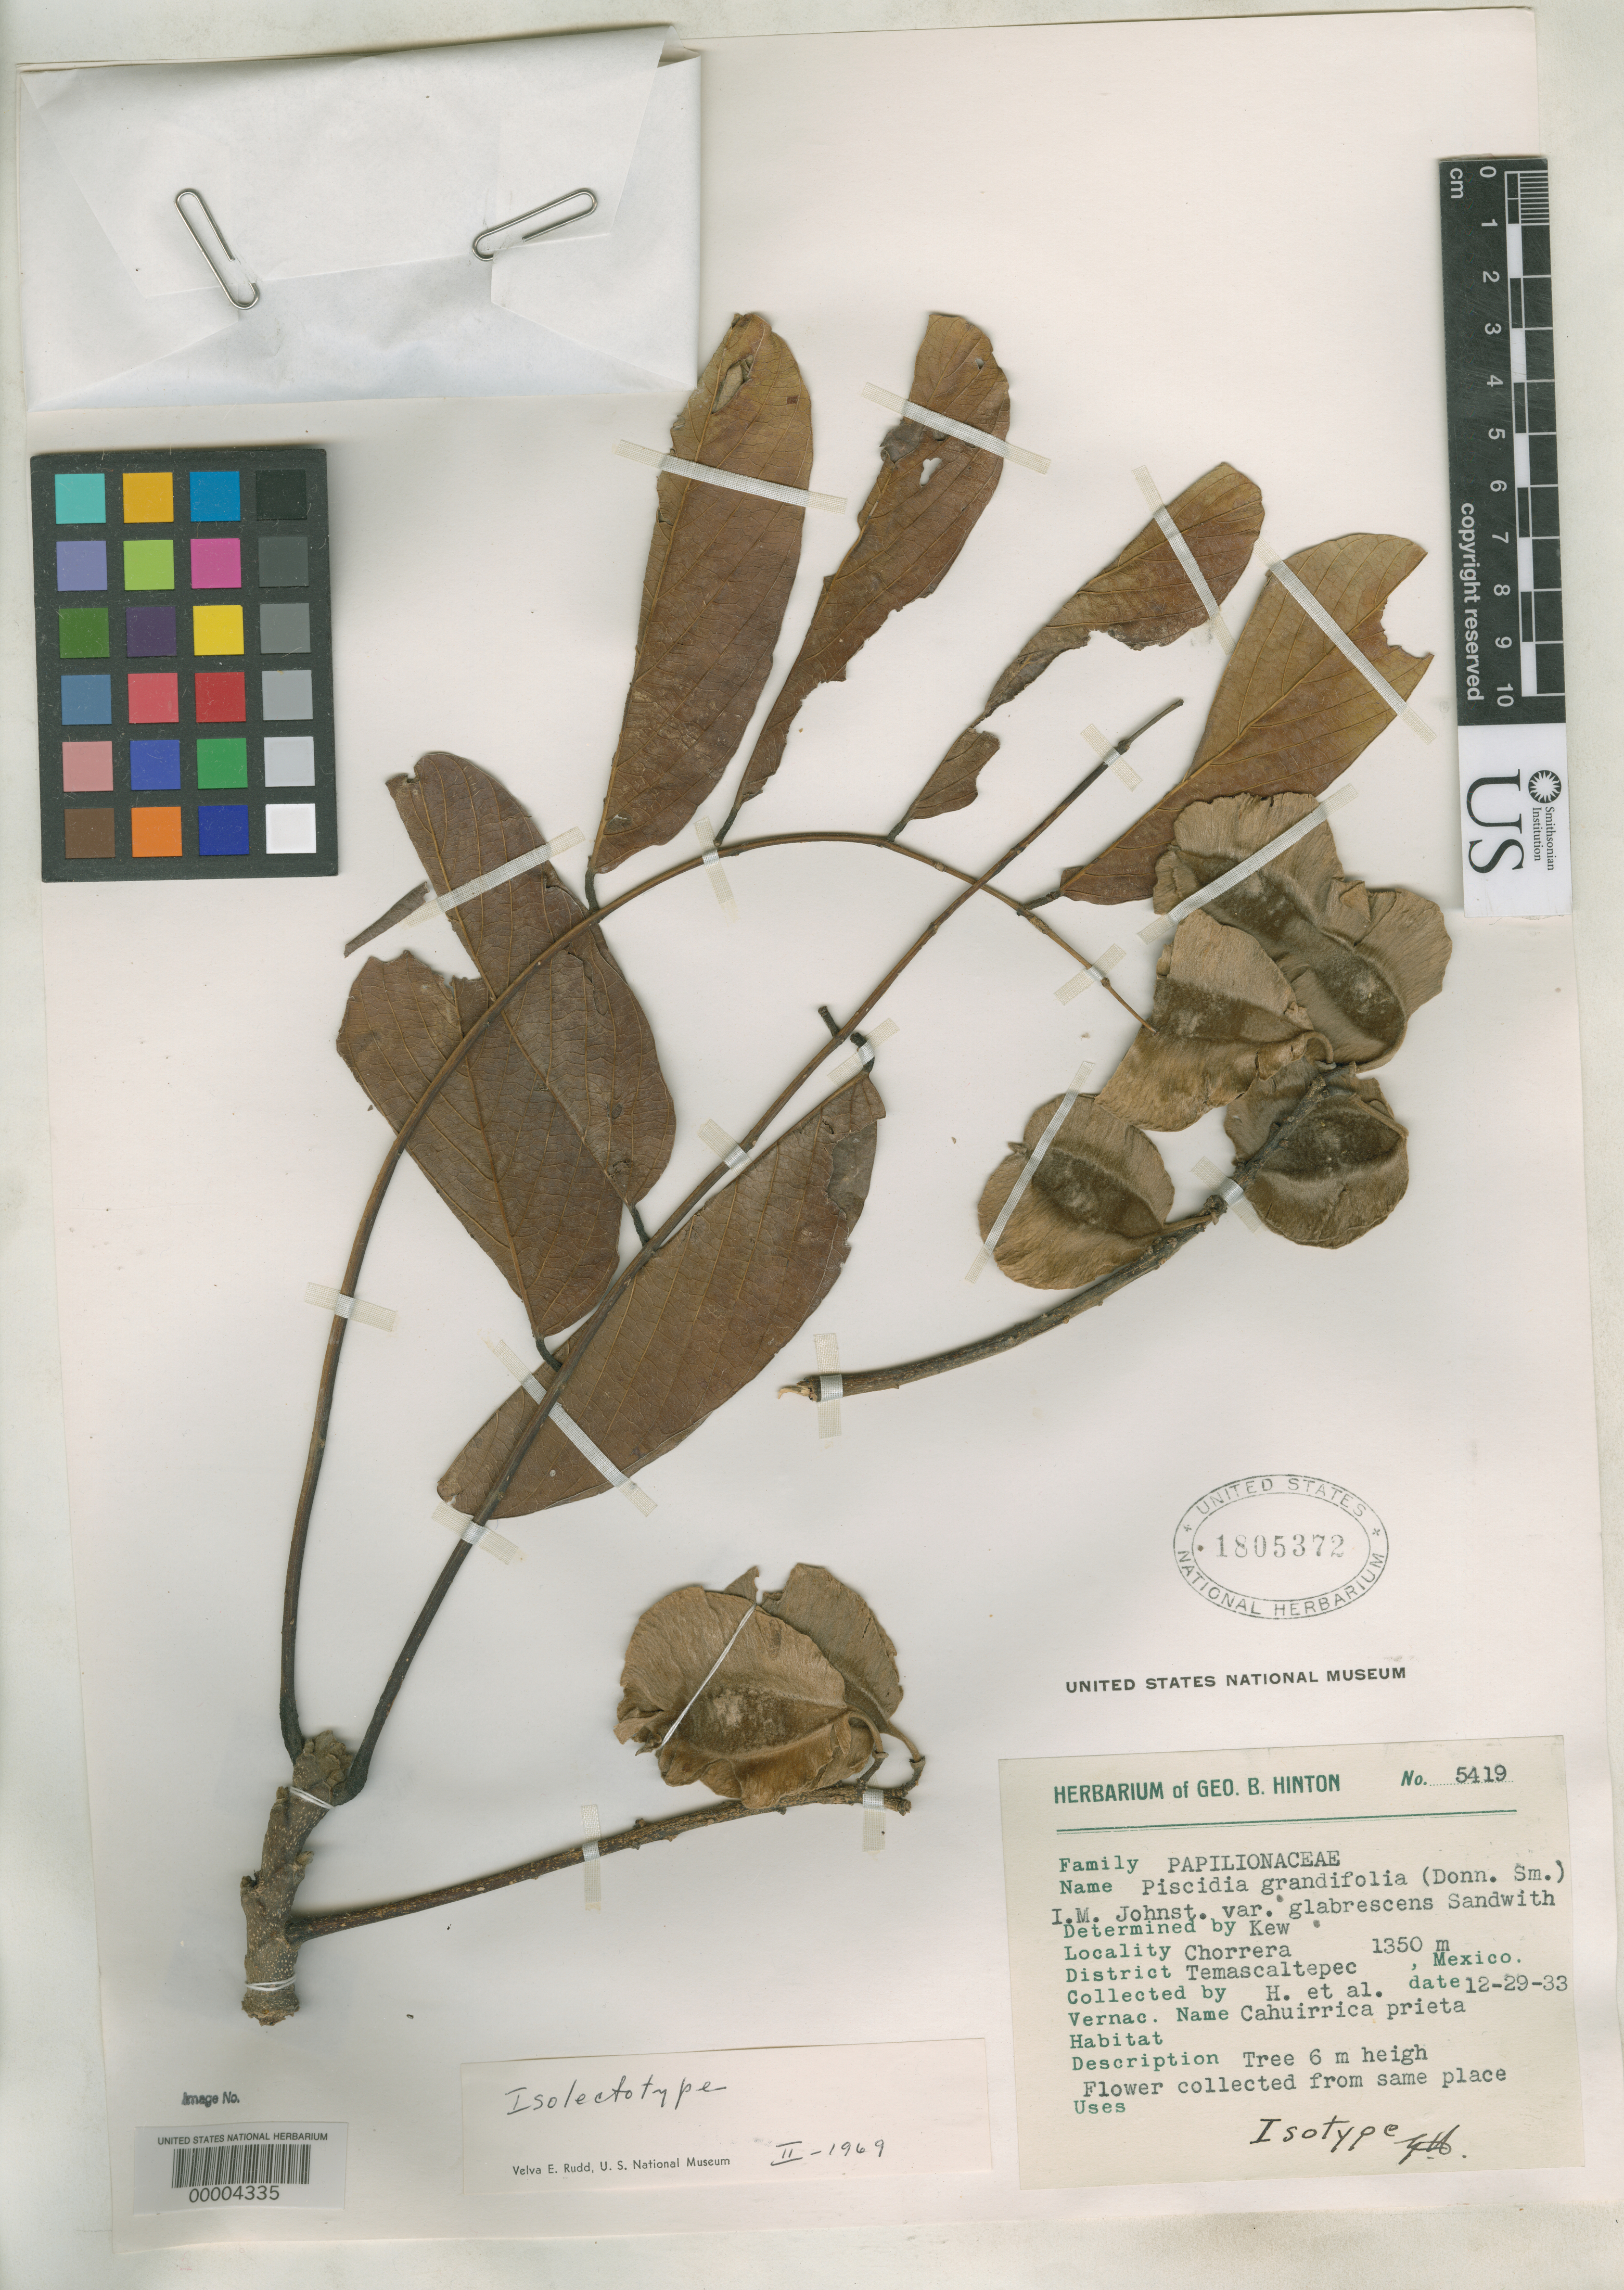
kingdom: Plantae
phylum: Tracheophyta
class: Magnoliopsida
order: Fabales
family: Fabaceae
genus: Piscidia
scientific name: Piscidia grandifolia var. glabrescens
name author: Sandwith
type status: Isolectotype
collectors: G. B. Hinton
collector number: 5419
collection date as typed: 29 Dec 1933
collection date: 1933-12-29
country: Mexico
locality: Temascaltepec, Chorrera.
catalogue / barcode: US 1805372